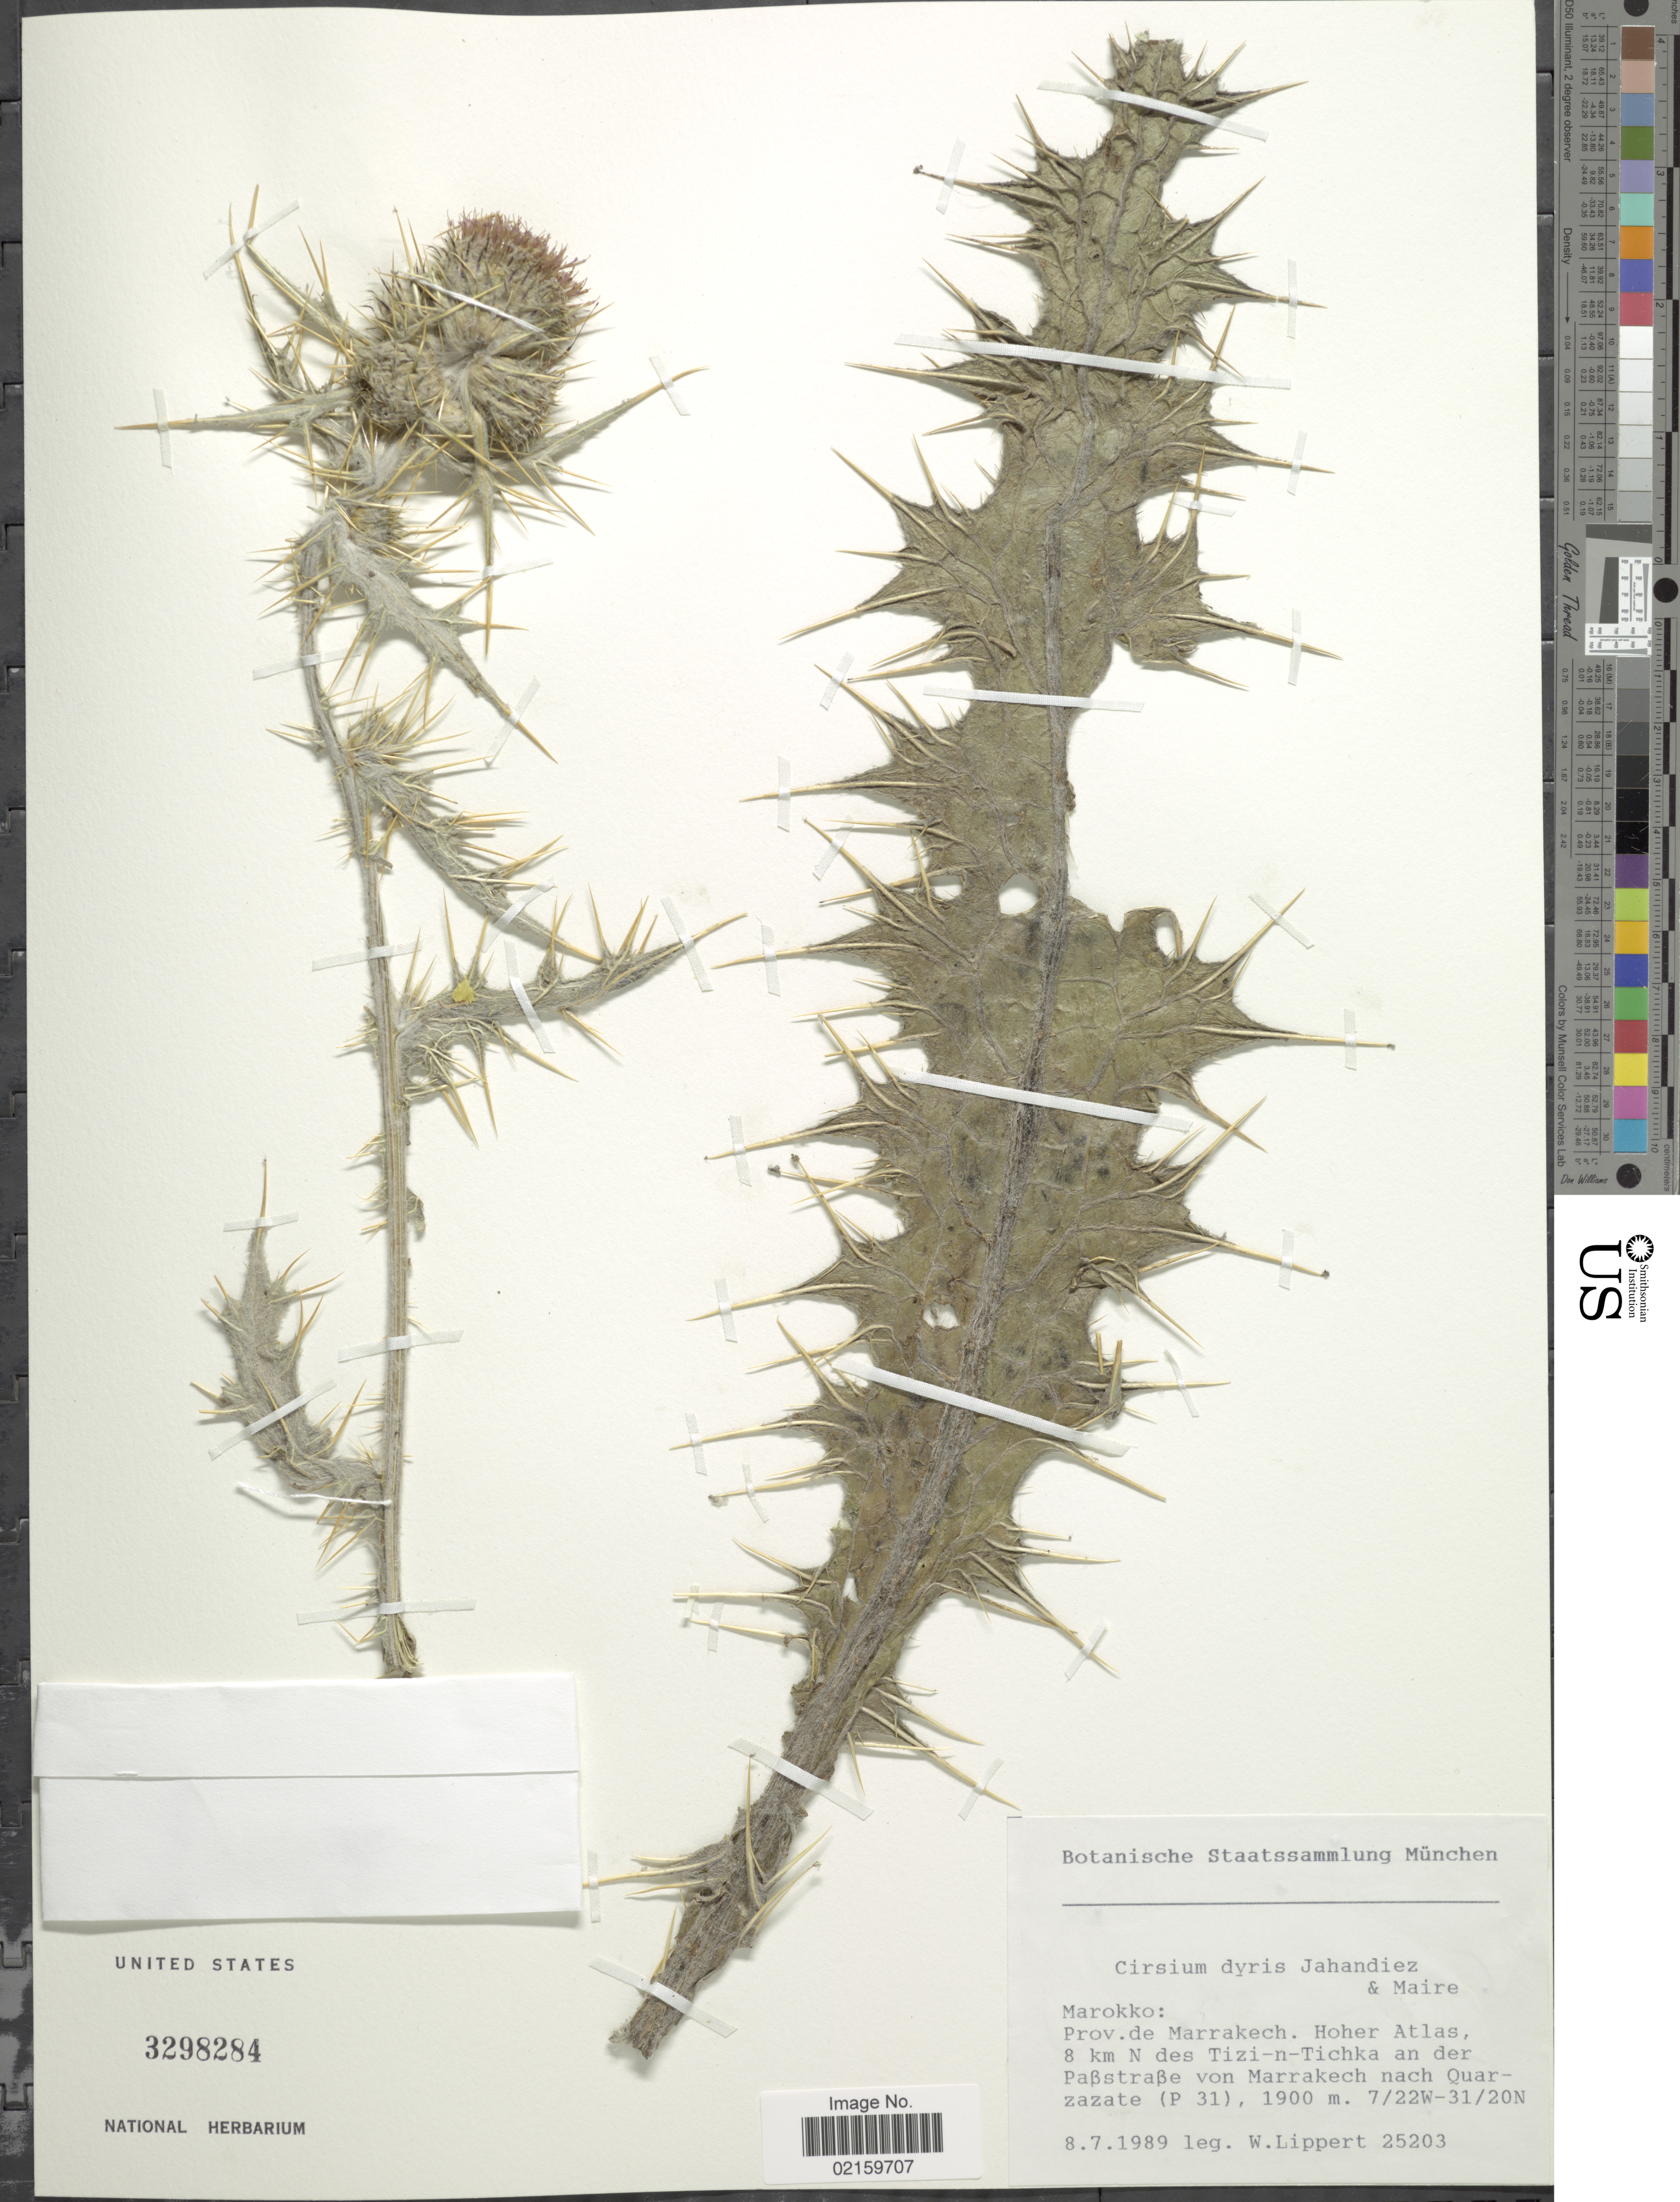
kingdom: Plantae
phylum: Tracheophyta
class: Magnoliopsida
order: Asterales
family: Asteraceae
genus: Cirsium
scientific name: Cirsium dyris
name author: Jahand. & Maire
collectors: W. Lippert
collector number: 25203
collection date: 1989-07-08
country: Morocco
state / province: Marrakech-Tensift-Al Haouz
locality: Prov. de Marakech. Hoher Atlas, 8 km N des Tizi-n-Tichka and der Paßstraße von Marrakech nach Quarzazate (P 31)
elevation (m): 1900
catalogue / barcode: US 3298284